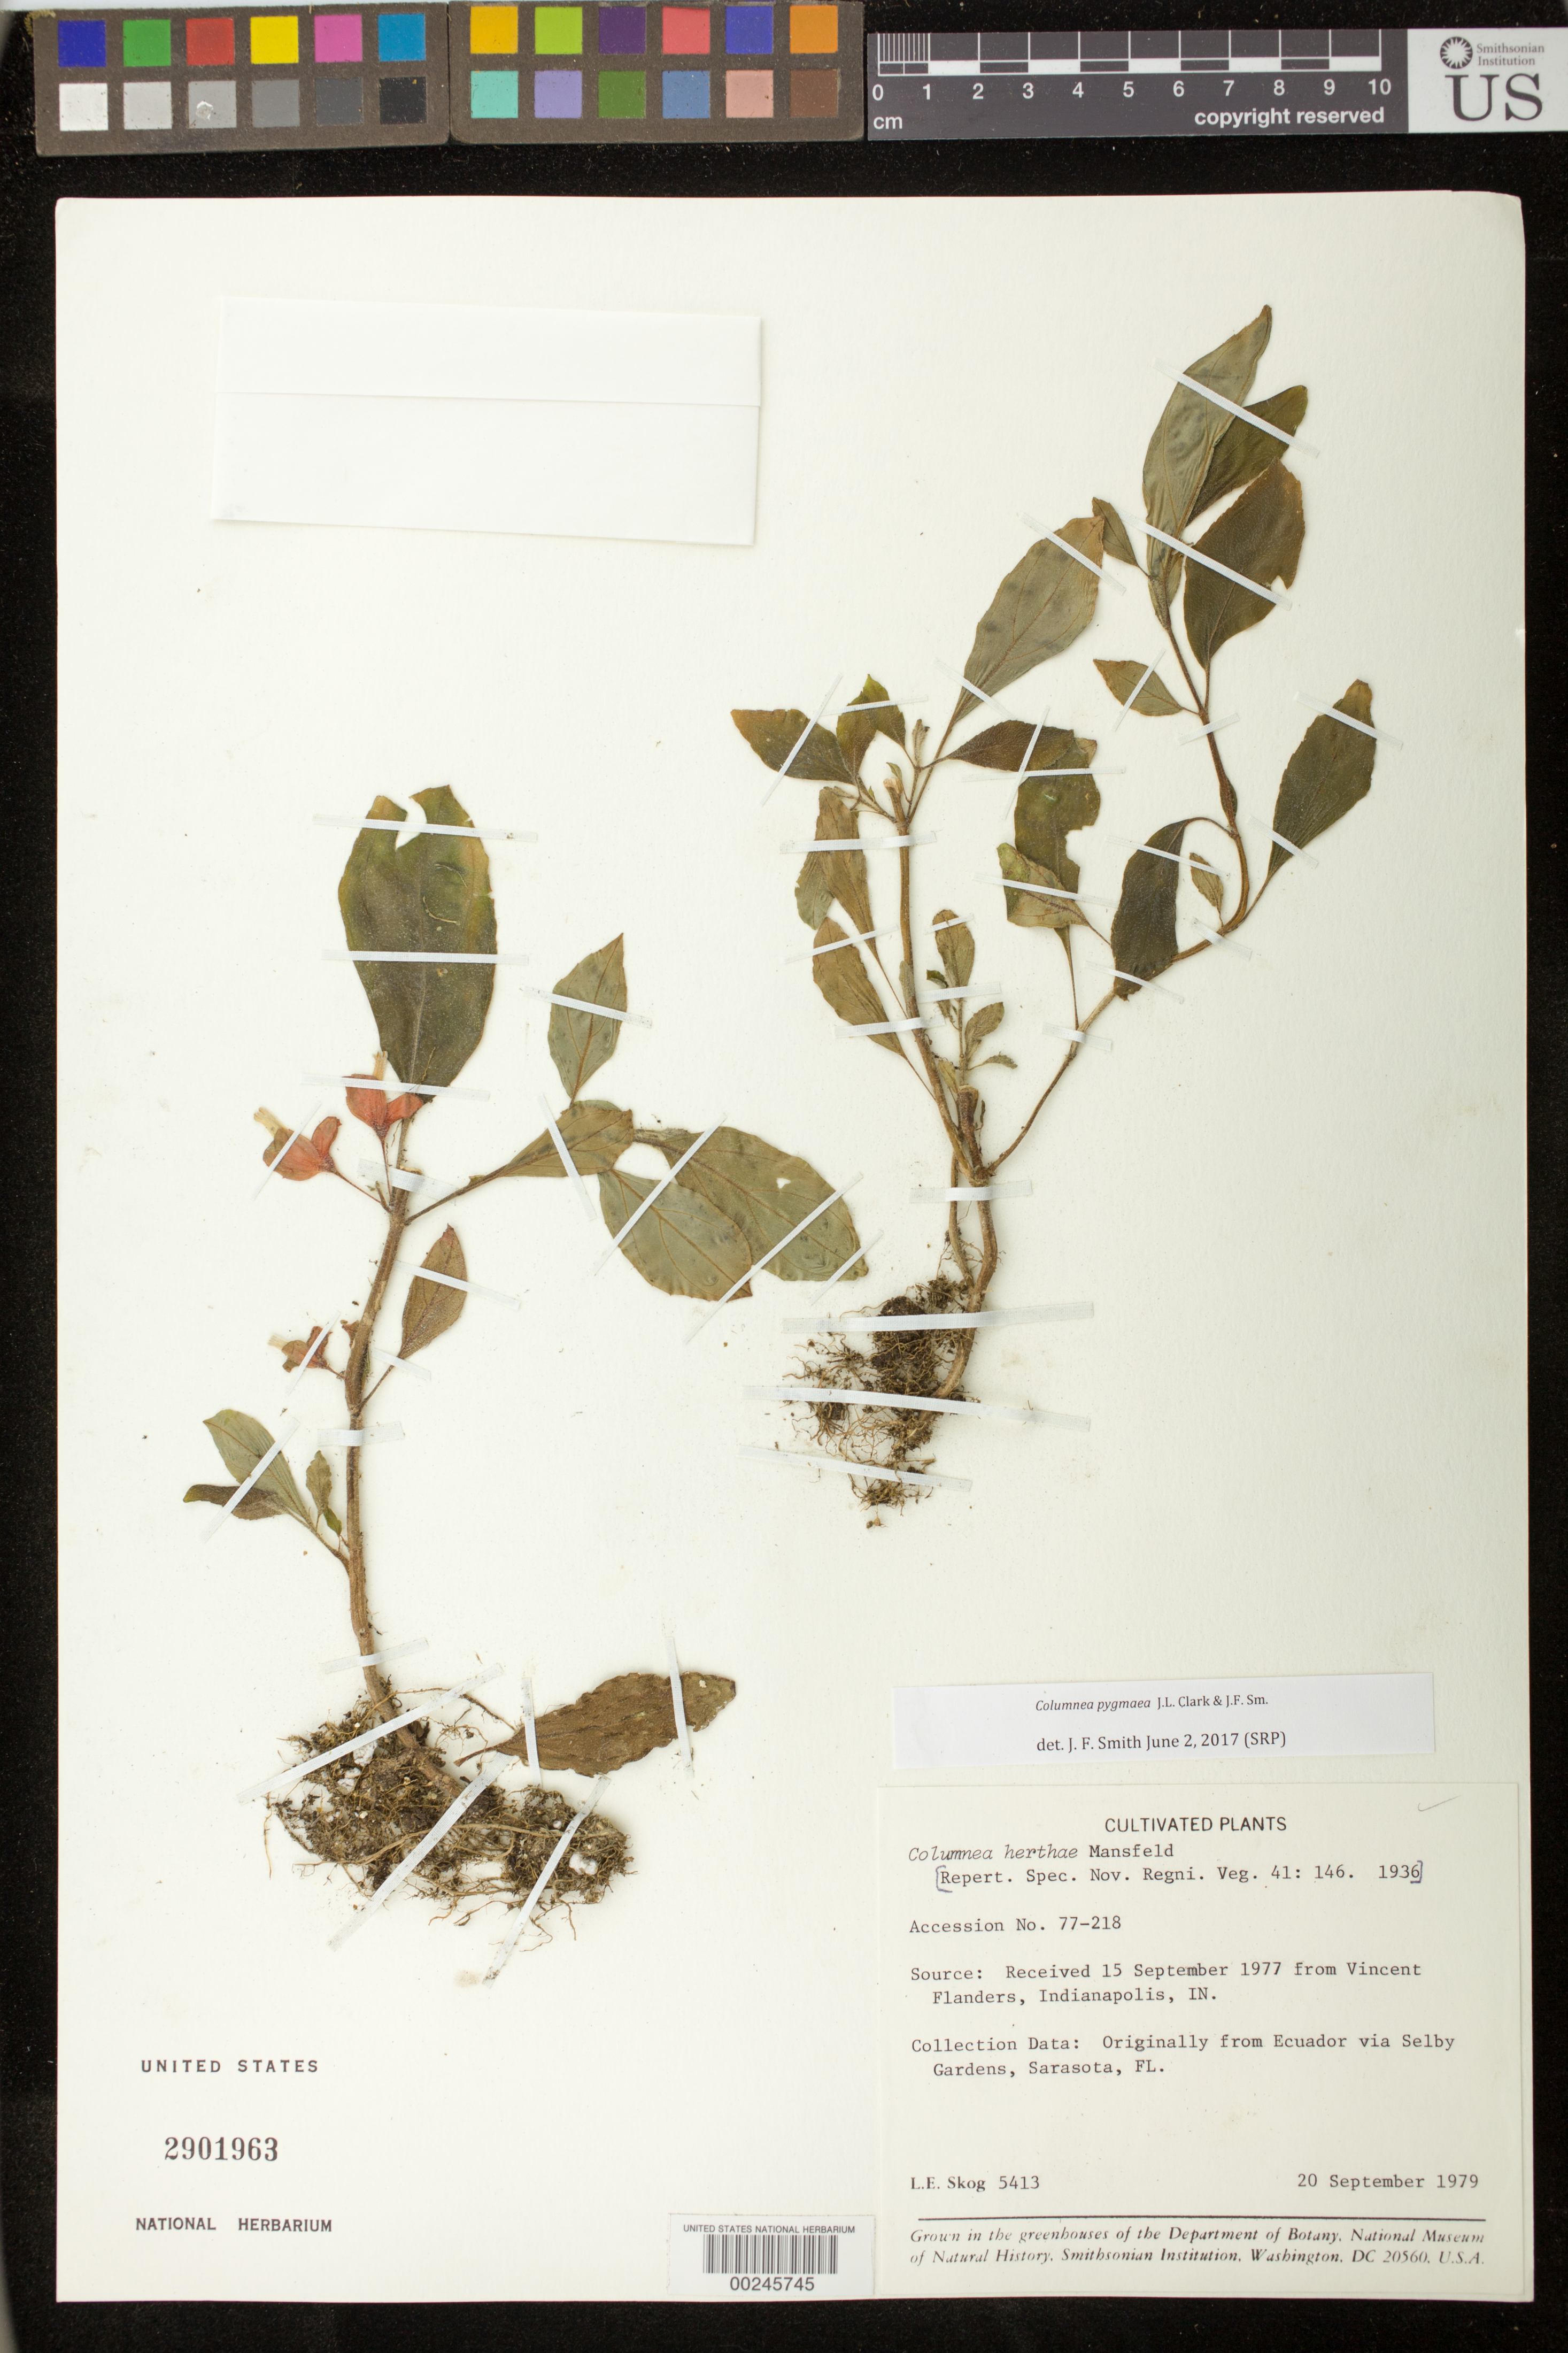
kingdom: Plantae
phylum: Tracheophyta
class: Magnoliopsida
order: Lamiales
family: Gesneriaceae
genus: Columnea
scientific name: Columnea pygmaea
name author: J.L. Clark & J.F. Sm.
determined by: Smith, J. F.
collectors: L. E. Skog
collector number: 5413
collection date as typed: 20 Sep 1979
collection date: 1979-09-20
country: Ecuador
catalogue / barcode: US 2901963